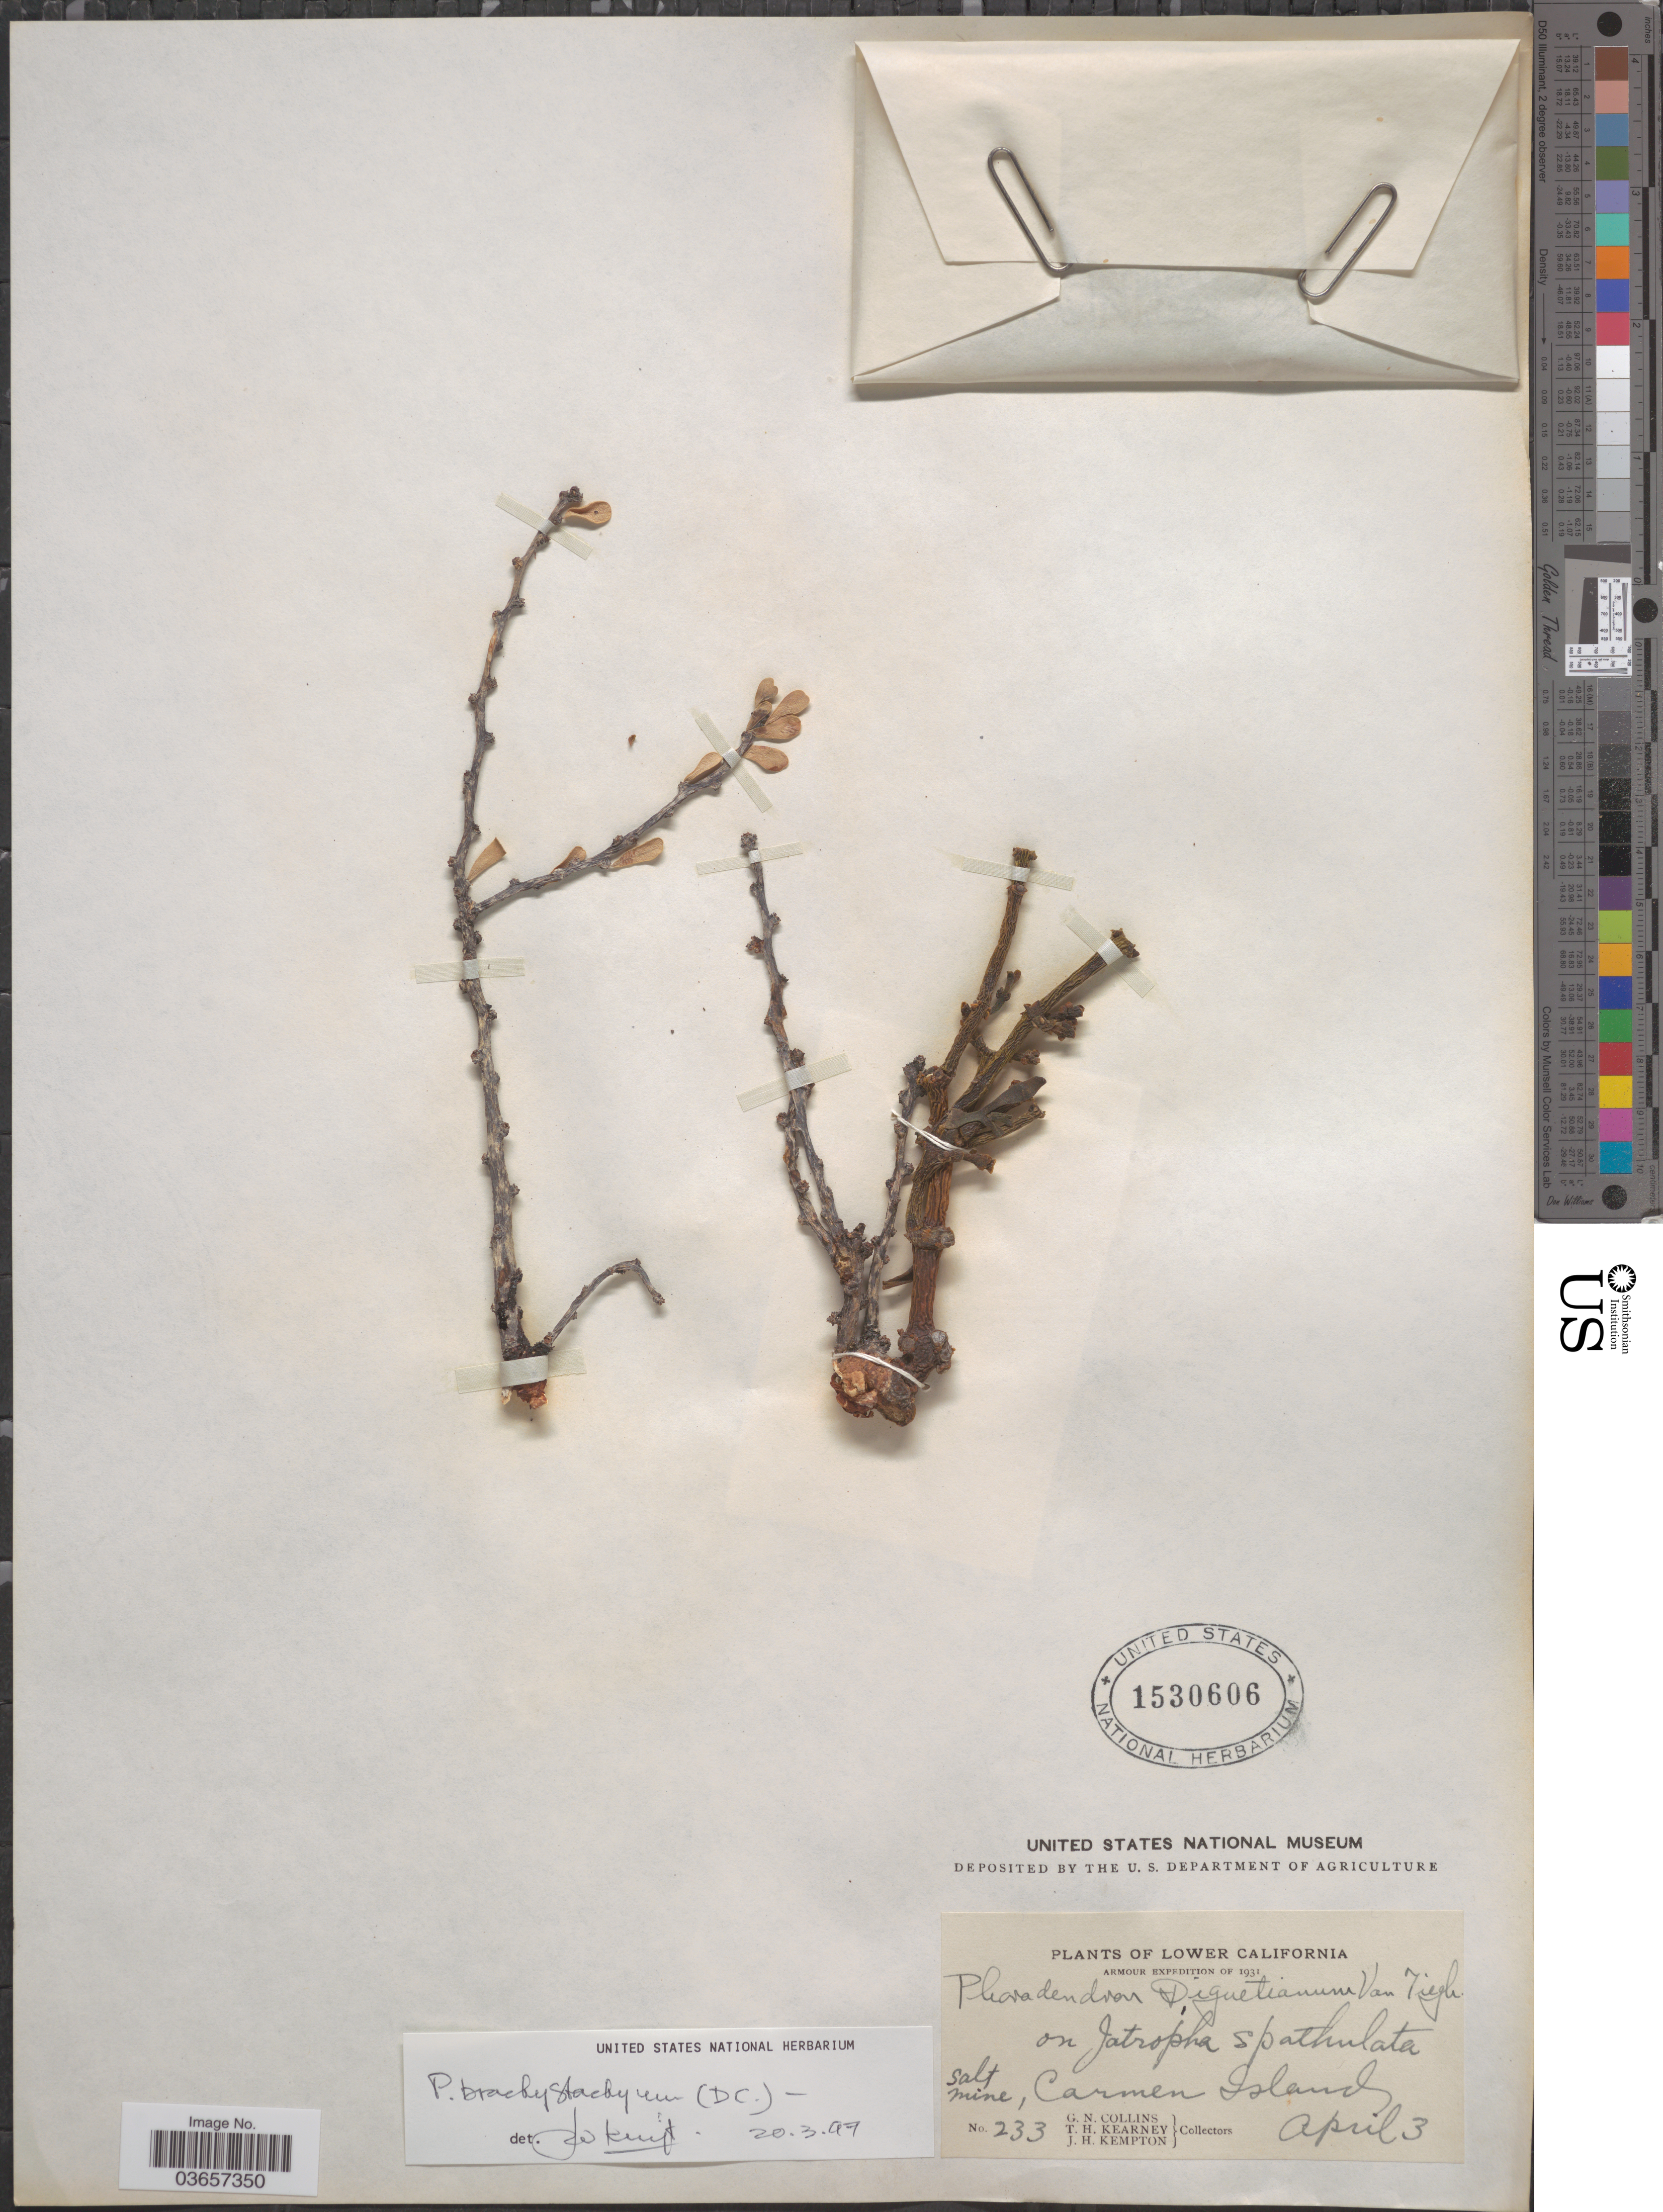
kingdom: Plantae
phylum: Tracheophyta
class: Magnoliopsida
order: Santalales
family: Viscaceae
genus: Phoradendron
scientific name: Phoradendron brachystachyum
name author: (DC.) Oliv.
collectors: G. Collins, T. H. Kearney & J. H. Kempton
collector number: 233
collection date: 1931-04-03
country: Mexico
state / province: Baja California Sur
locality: Lower California. Salt Mine, Carmen Island.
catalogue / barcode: US 1530606